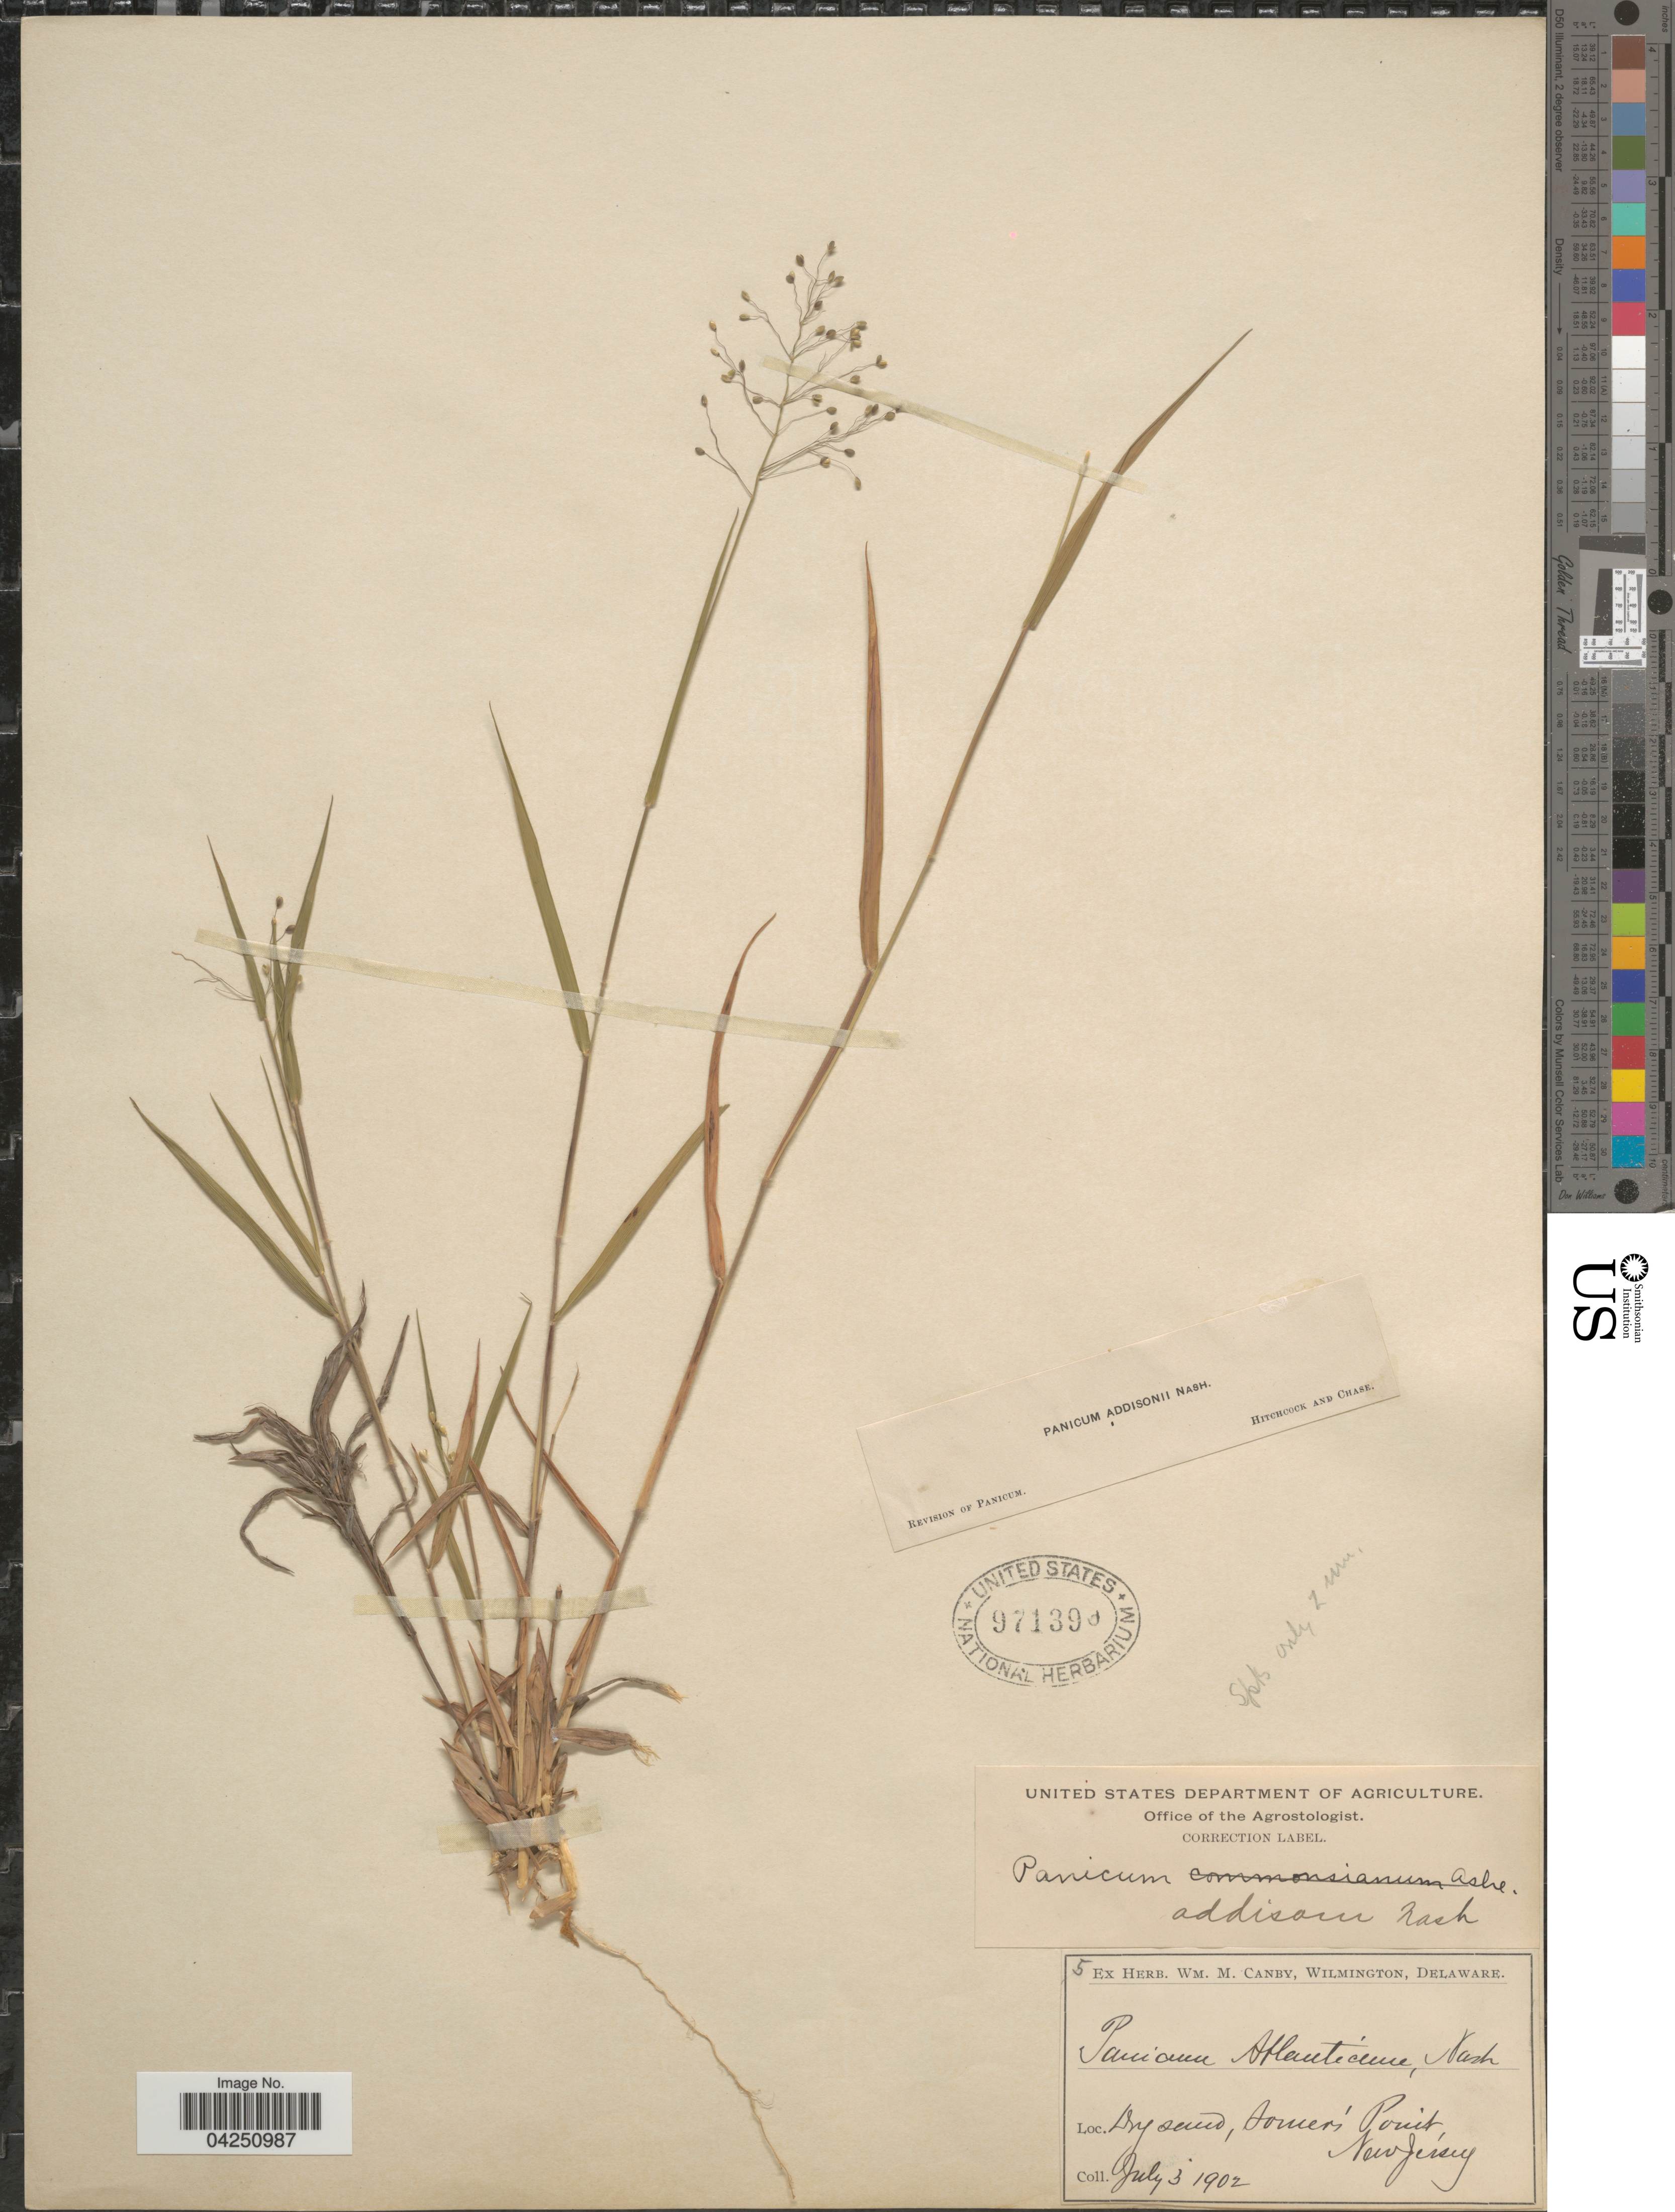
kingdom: Plantae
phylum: Tracheophyta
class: Liliopsida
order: Poales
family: Poaceae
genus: Dichanthelium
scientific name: Dichanthelium acuminatum var. acuminatum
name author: (Sw.) Gould & C.A. Clark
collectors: ex herb. W.M. Canby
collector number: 5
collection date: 1902-07-03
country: United States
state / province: New Jersey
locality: Dry sand, Somer's Point.